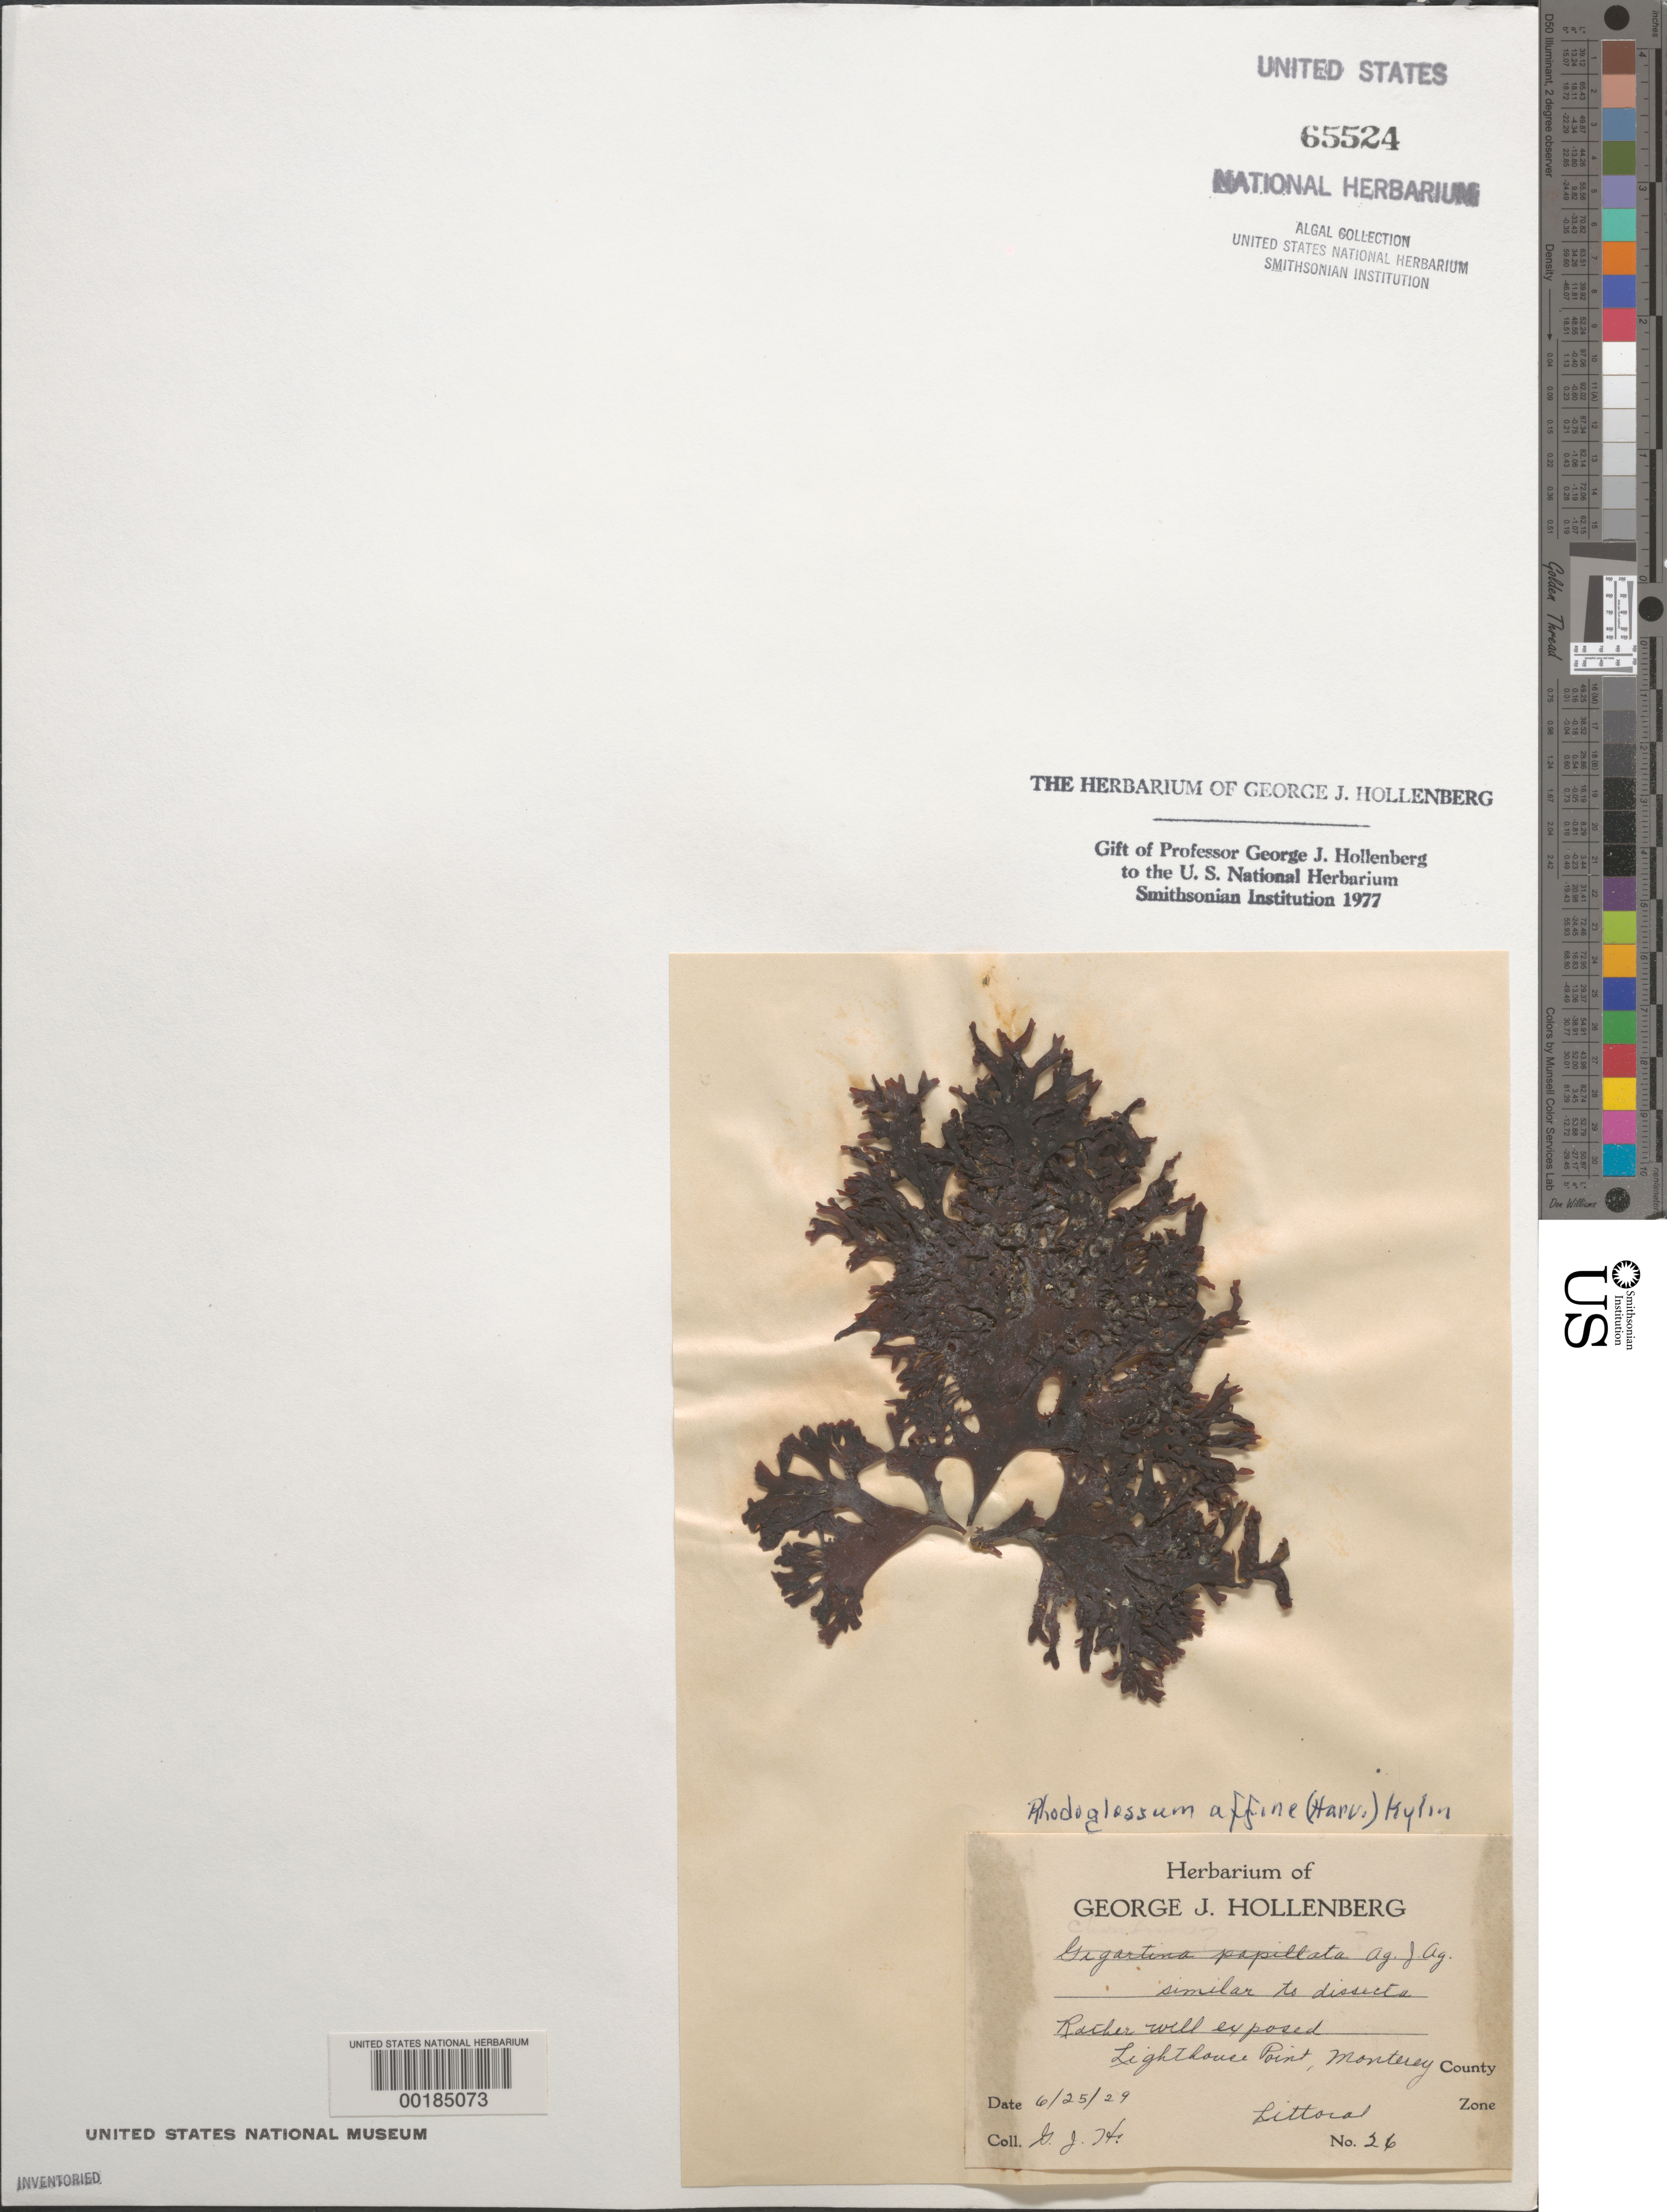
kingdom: Plantae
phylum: Rhodophyta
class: Florideophyceae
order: Gigartinales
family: Gigartinaceae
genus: Mazzaella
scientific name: Mazzaella affinis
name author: (Harvey) Fredericq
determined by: Algae name updating Project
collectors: G. Hollenberg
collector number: GJH 26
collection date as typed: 25 Jun 1929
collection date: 1929-06-25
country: United States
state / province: California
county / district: Monterey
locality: Lighthouse Point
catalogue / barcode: US 65524